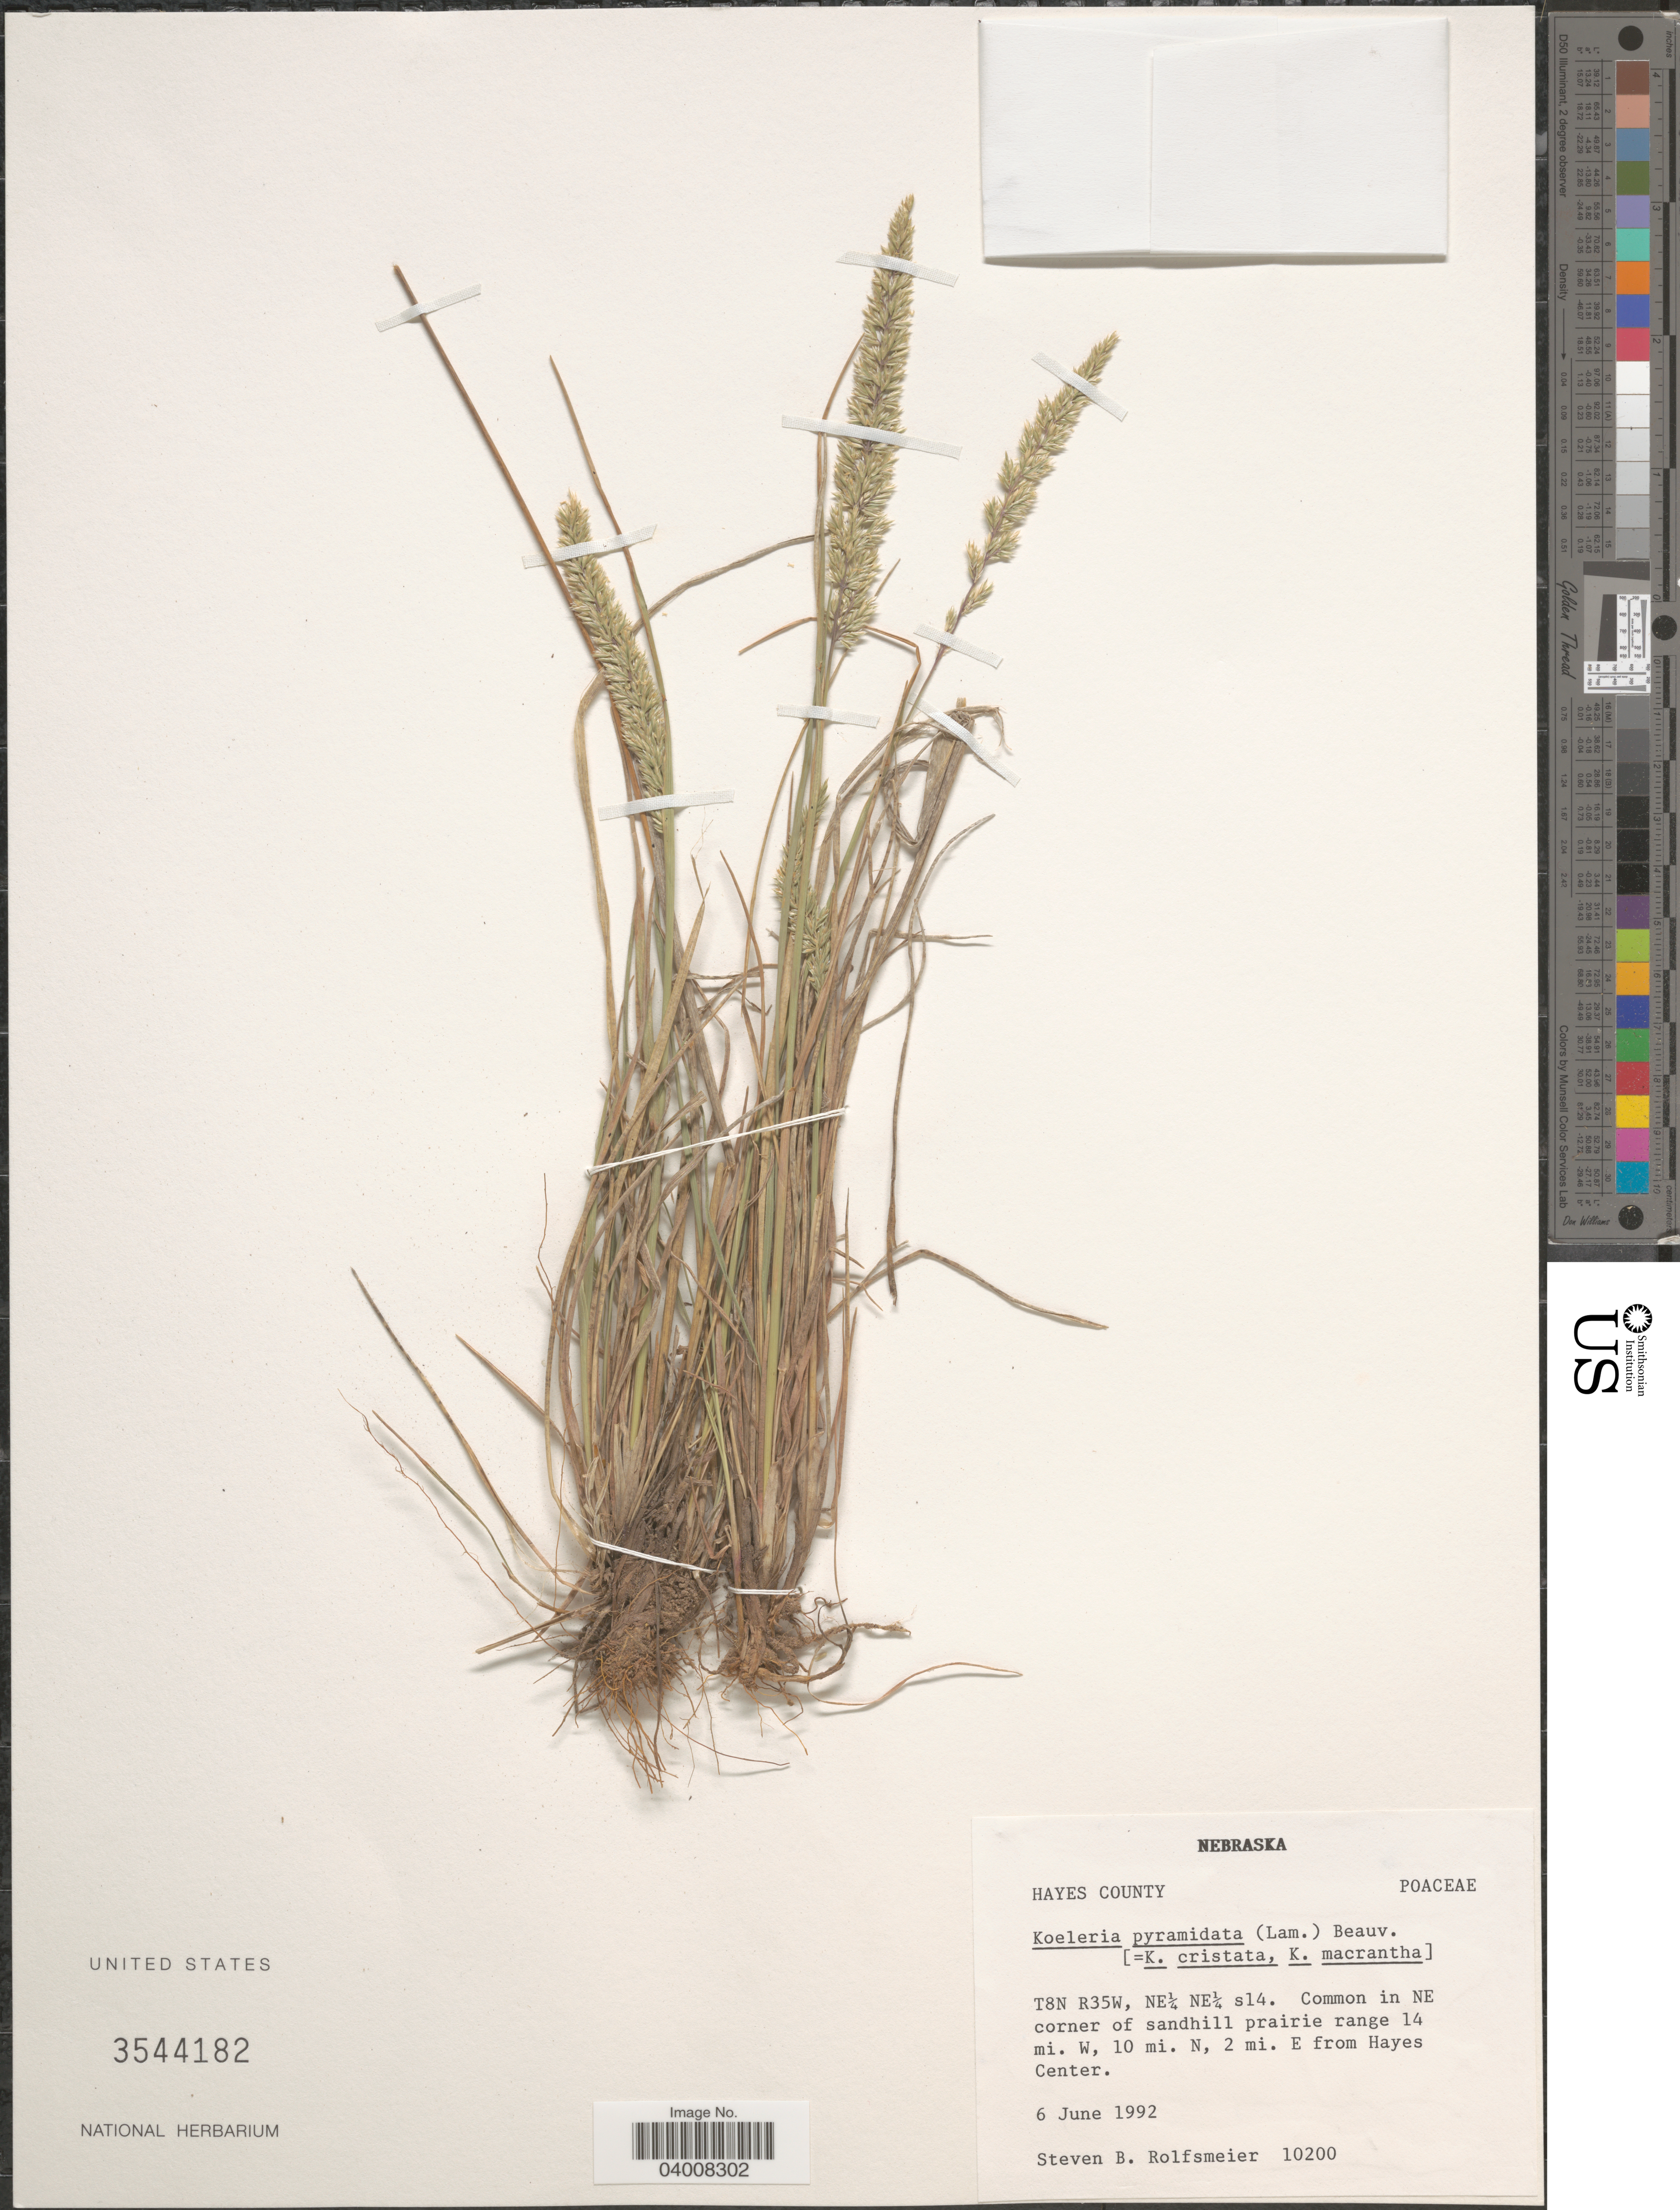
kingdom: Plantae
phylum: Tracheophyta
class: Liliopsida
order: Poales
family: Poaceae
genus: Koeleria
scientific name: Koeleria pyramidata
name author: (Lam.) P. Beauv.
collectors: S. Rolfsmeier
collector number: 10200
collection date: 1992-06-06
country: United States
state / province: Nebraska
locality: Hayes County. T8N R35W, NE¼ NE¼ s14. In NE corner of sandhill prairie range 14 mi. W, 10 mi. N, 2 mi. E from Hayes Center.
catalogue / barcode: US 3544182